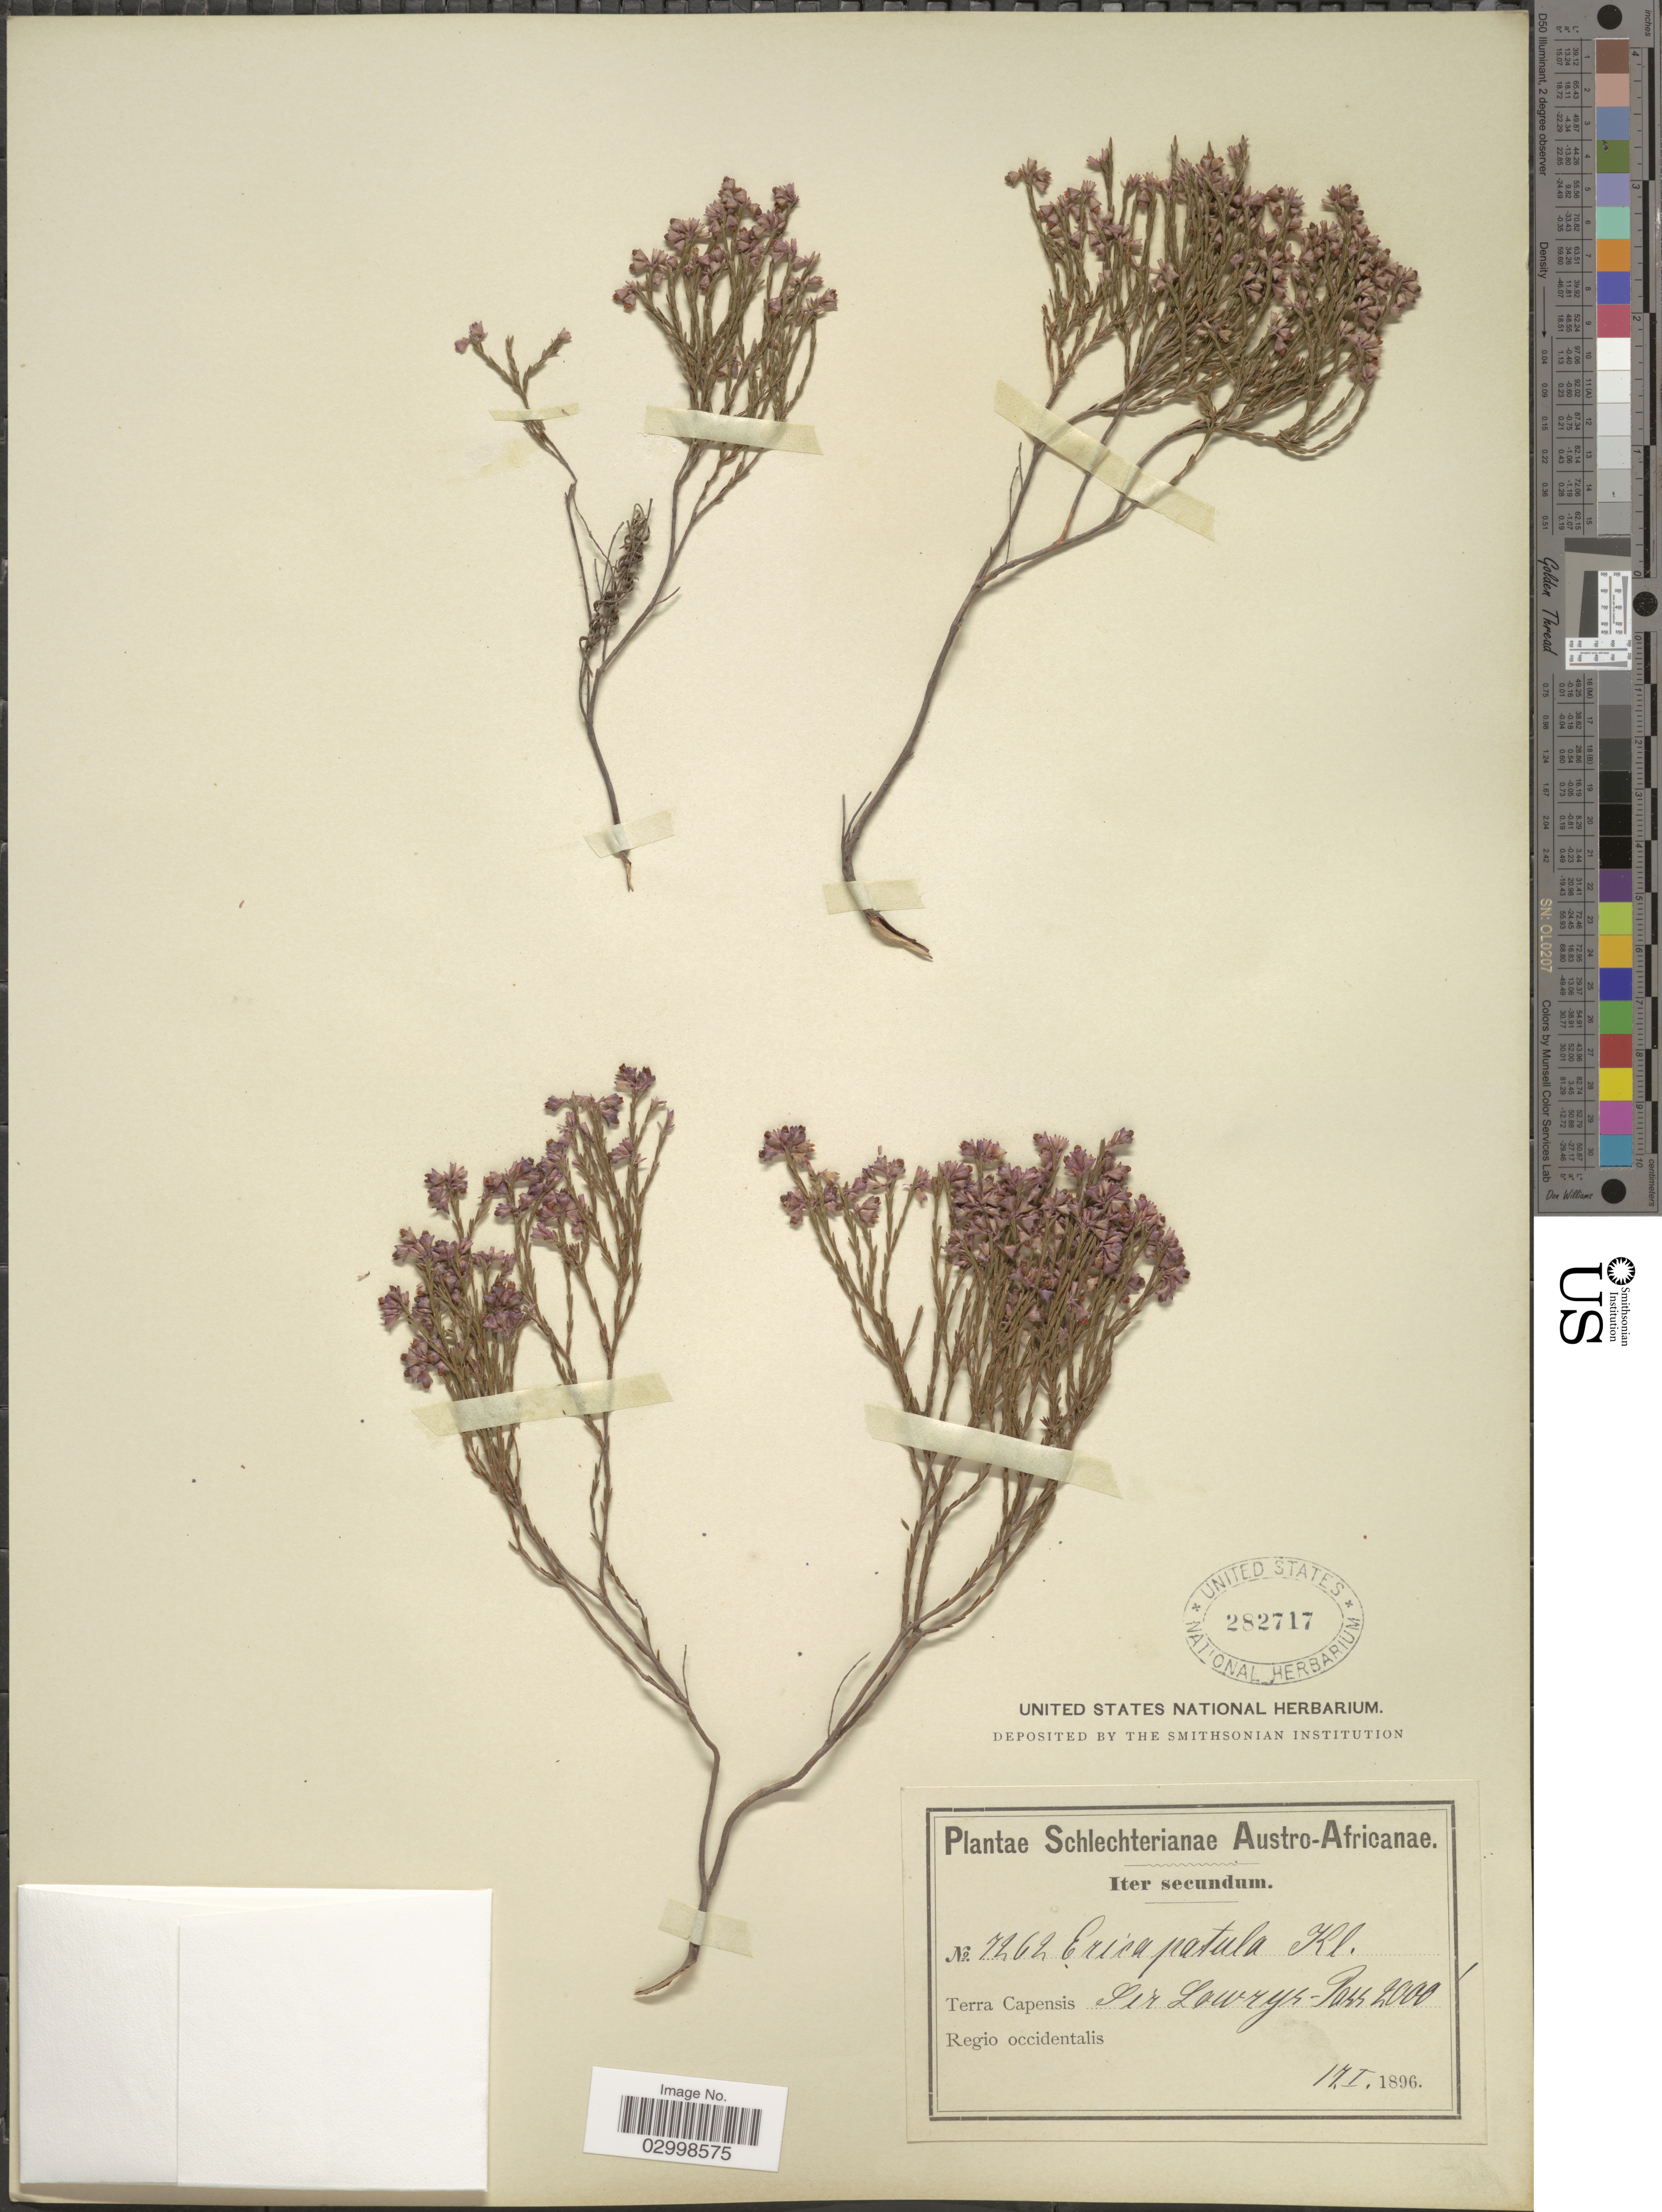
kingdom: Plantae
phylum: Tracheophyta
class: Magnoliopsida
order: Ericales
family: Ericaceae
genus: Erica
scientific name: Erica patula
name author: Klotzsch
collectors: Schlechter, --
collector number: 7262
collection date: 1896-01-17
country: South Africa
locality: Austro-Africanae, Terra Capensis, Sir Lowrys-Pass, Regio occidentalis.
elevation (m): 610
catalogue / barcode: US 282717